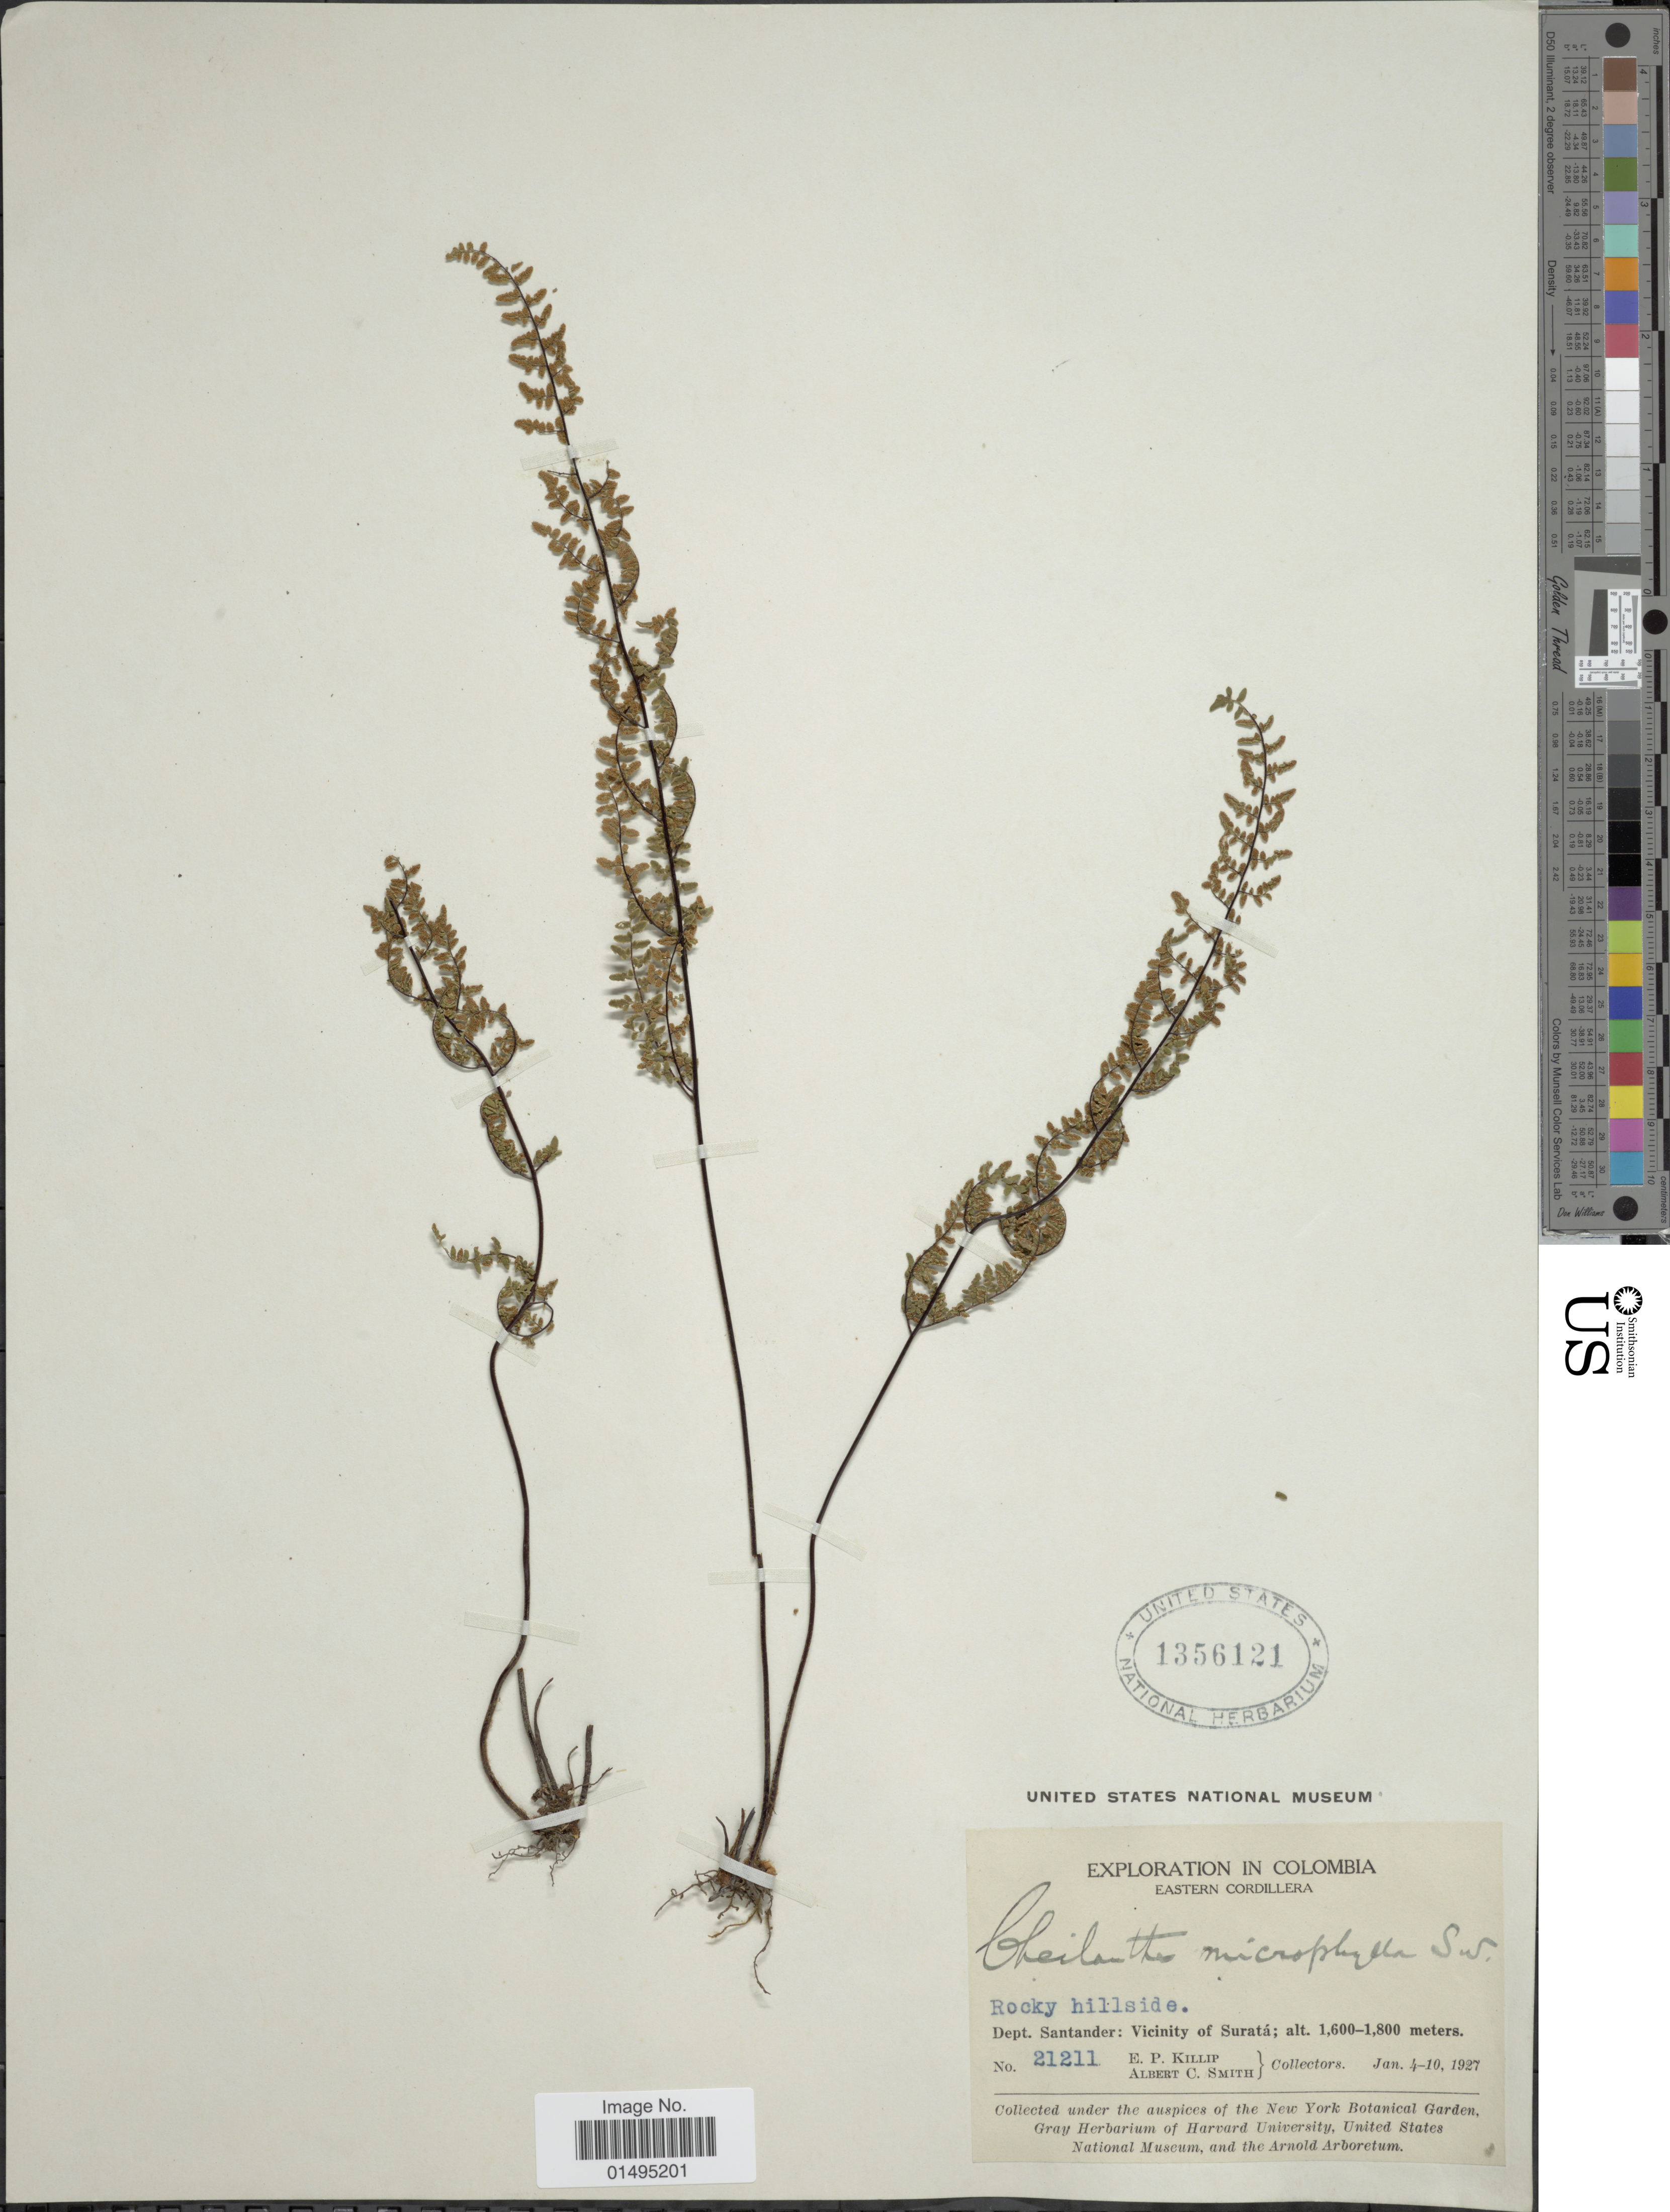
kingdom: Plantae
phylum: Tracheophyta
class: Polypodiopsida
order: Polypodiales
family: Pteridaceae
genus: Myriopteris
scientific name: Myriopteris microphylla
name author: (Sw.) Grusz & Windham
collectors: E. P. Killip & A. Coopersmith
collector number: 21211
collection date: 1927-01-04/1927-01-10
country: Colombia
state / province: Santander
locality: Dept. Santander: Vicinity of Surata. Eastern Cordillera.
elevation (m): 1600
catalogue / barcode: US 1356121